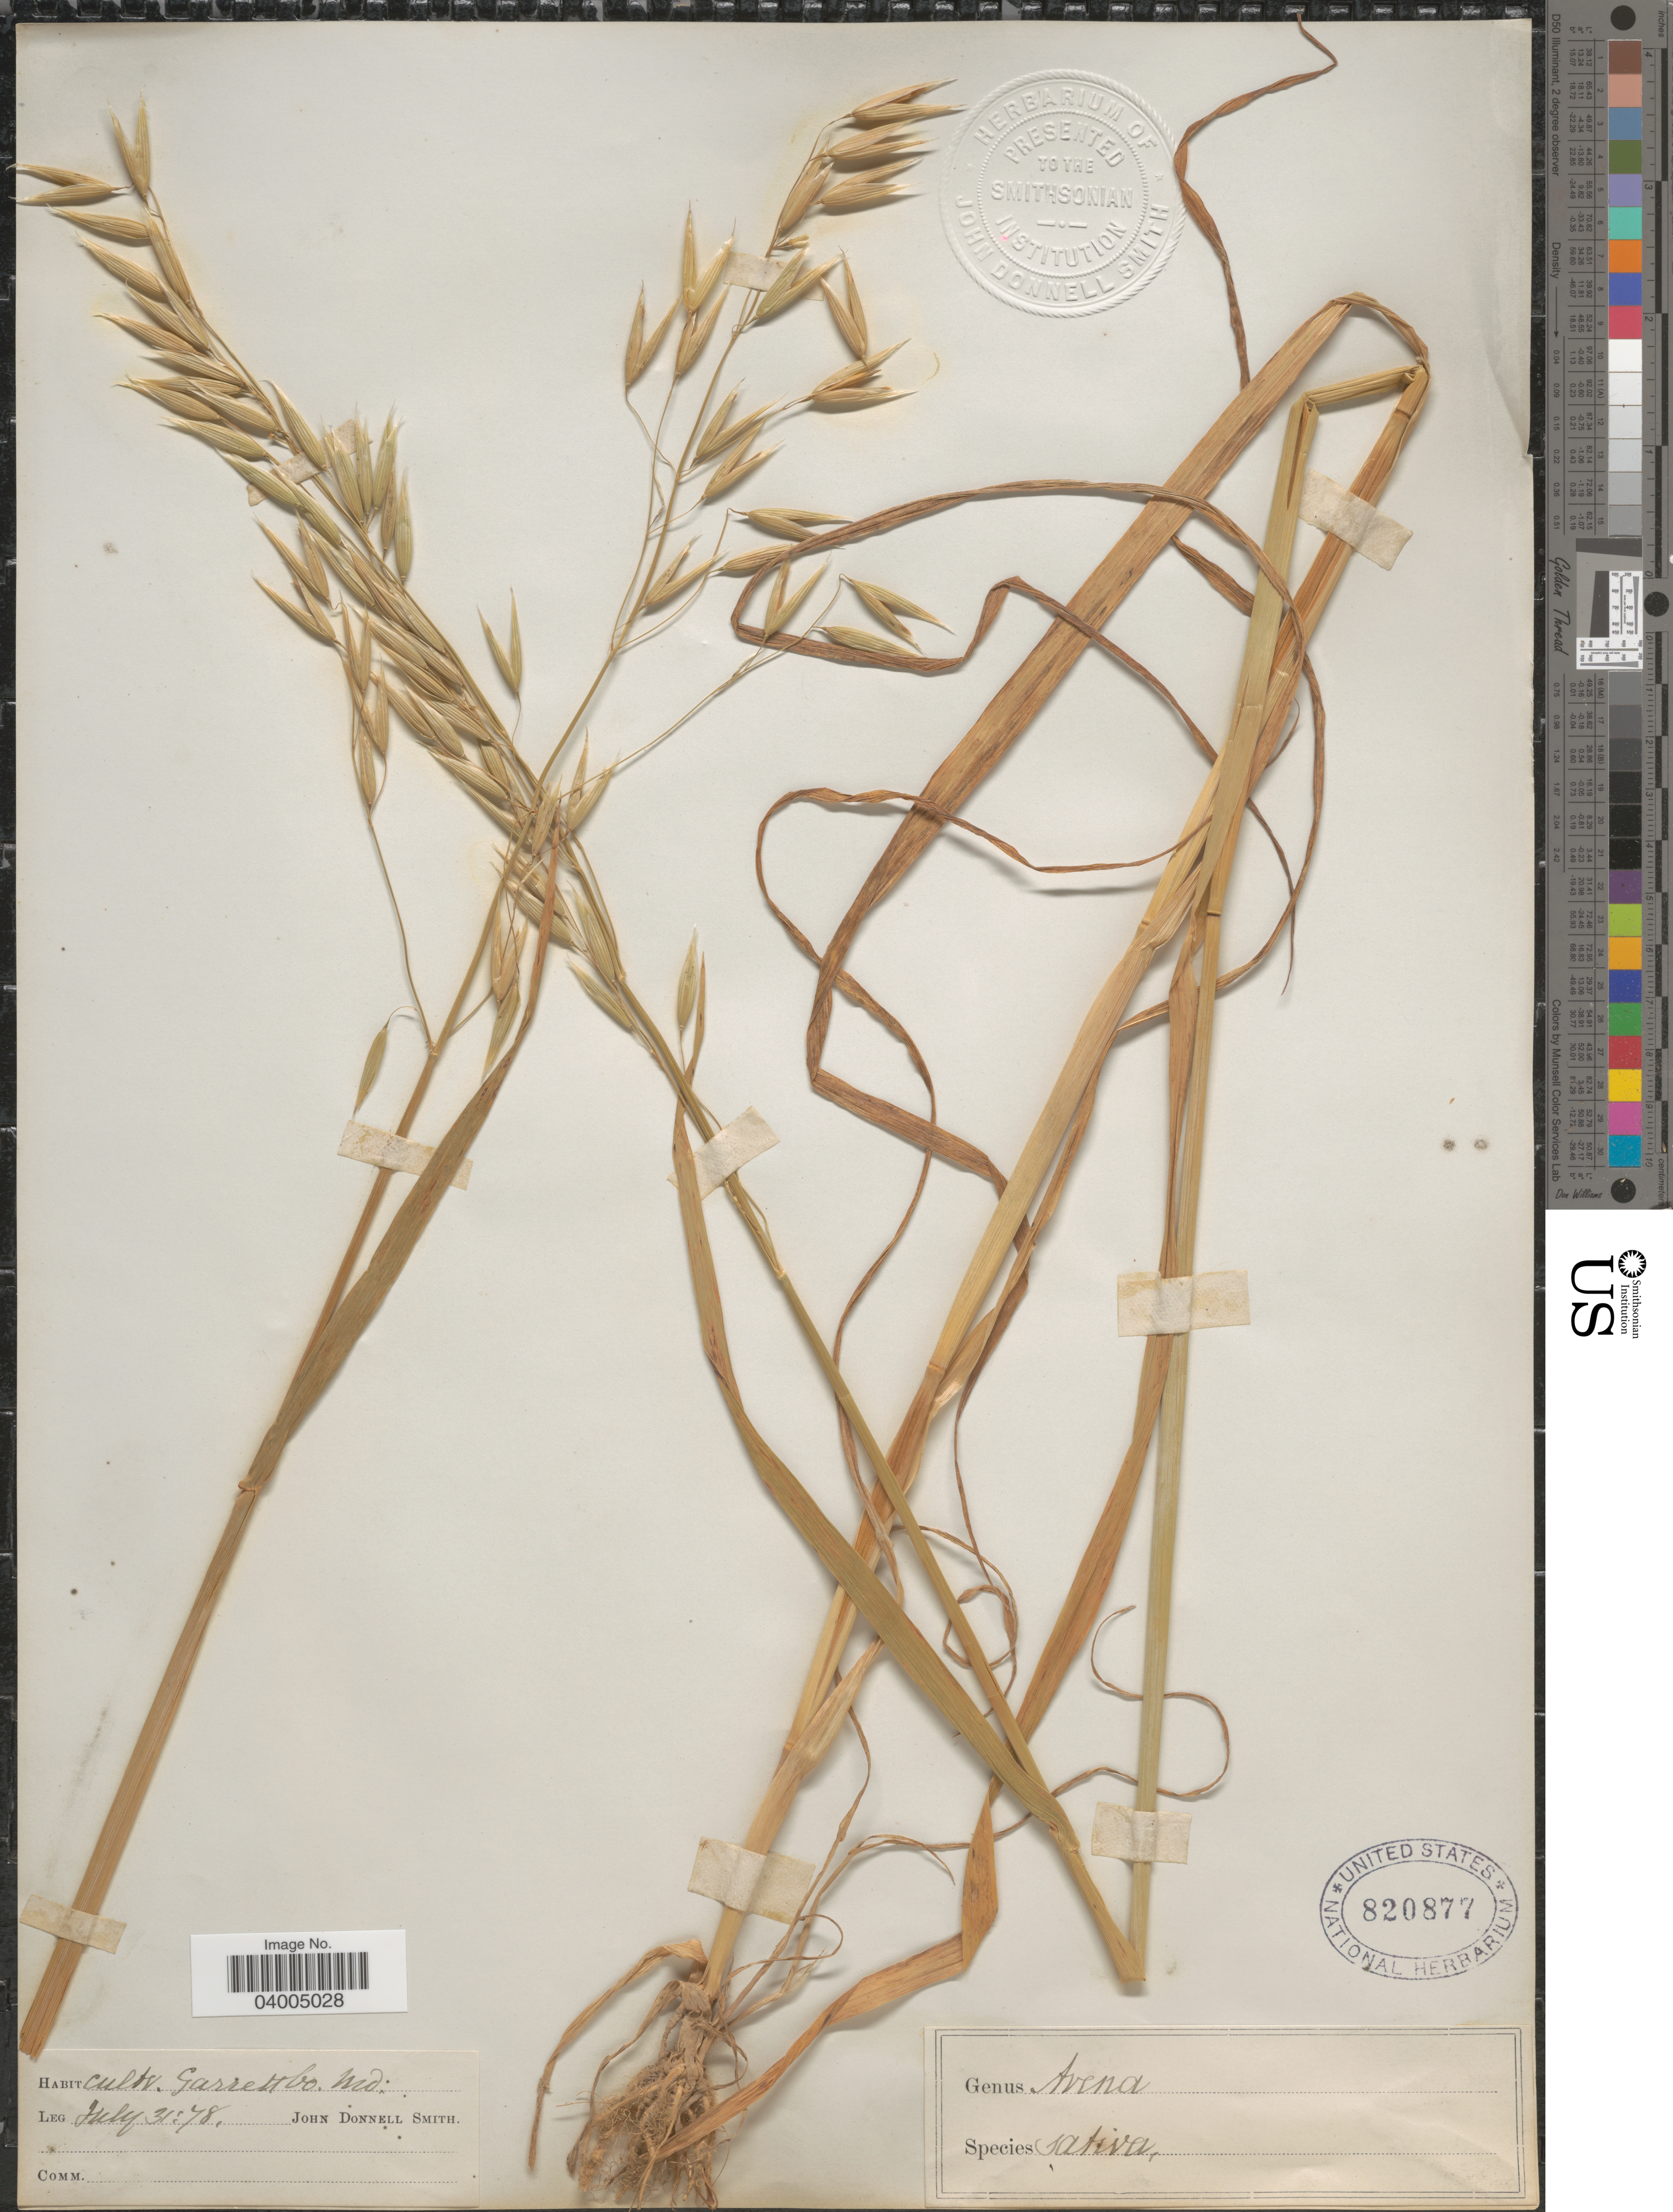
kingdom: Plantae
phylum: Tracheophyta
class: Liliopsida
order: Poales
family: Poaceae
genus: Avena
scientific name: Avena sativa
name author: L.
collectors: J. Donnell Smith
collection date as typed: Transcribed d/m/y: 31/7/78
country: United States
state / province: Maryland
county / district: Garrett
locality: Garrett Co.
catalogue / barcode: US 820877